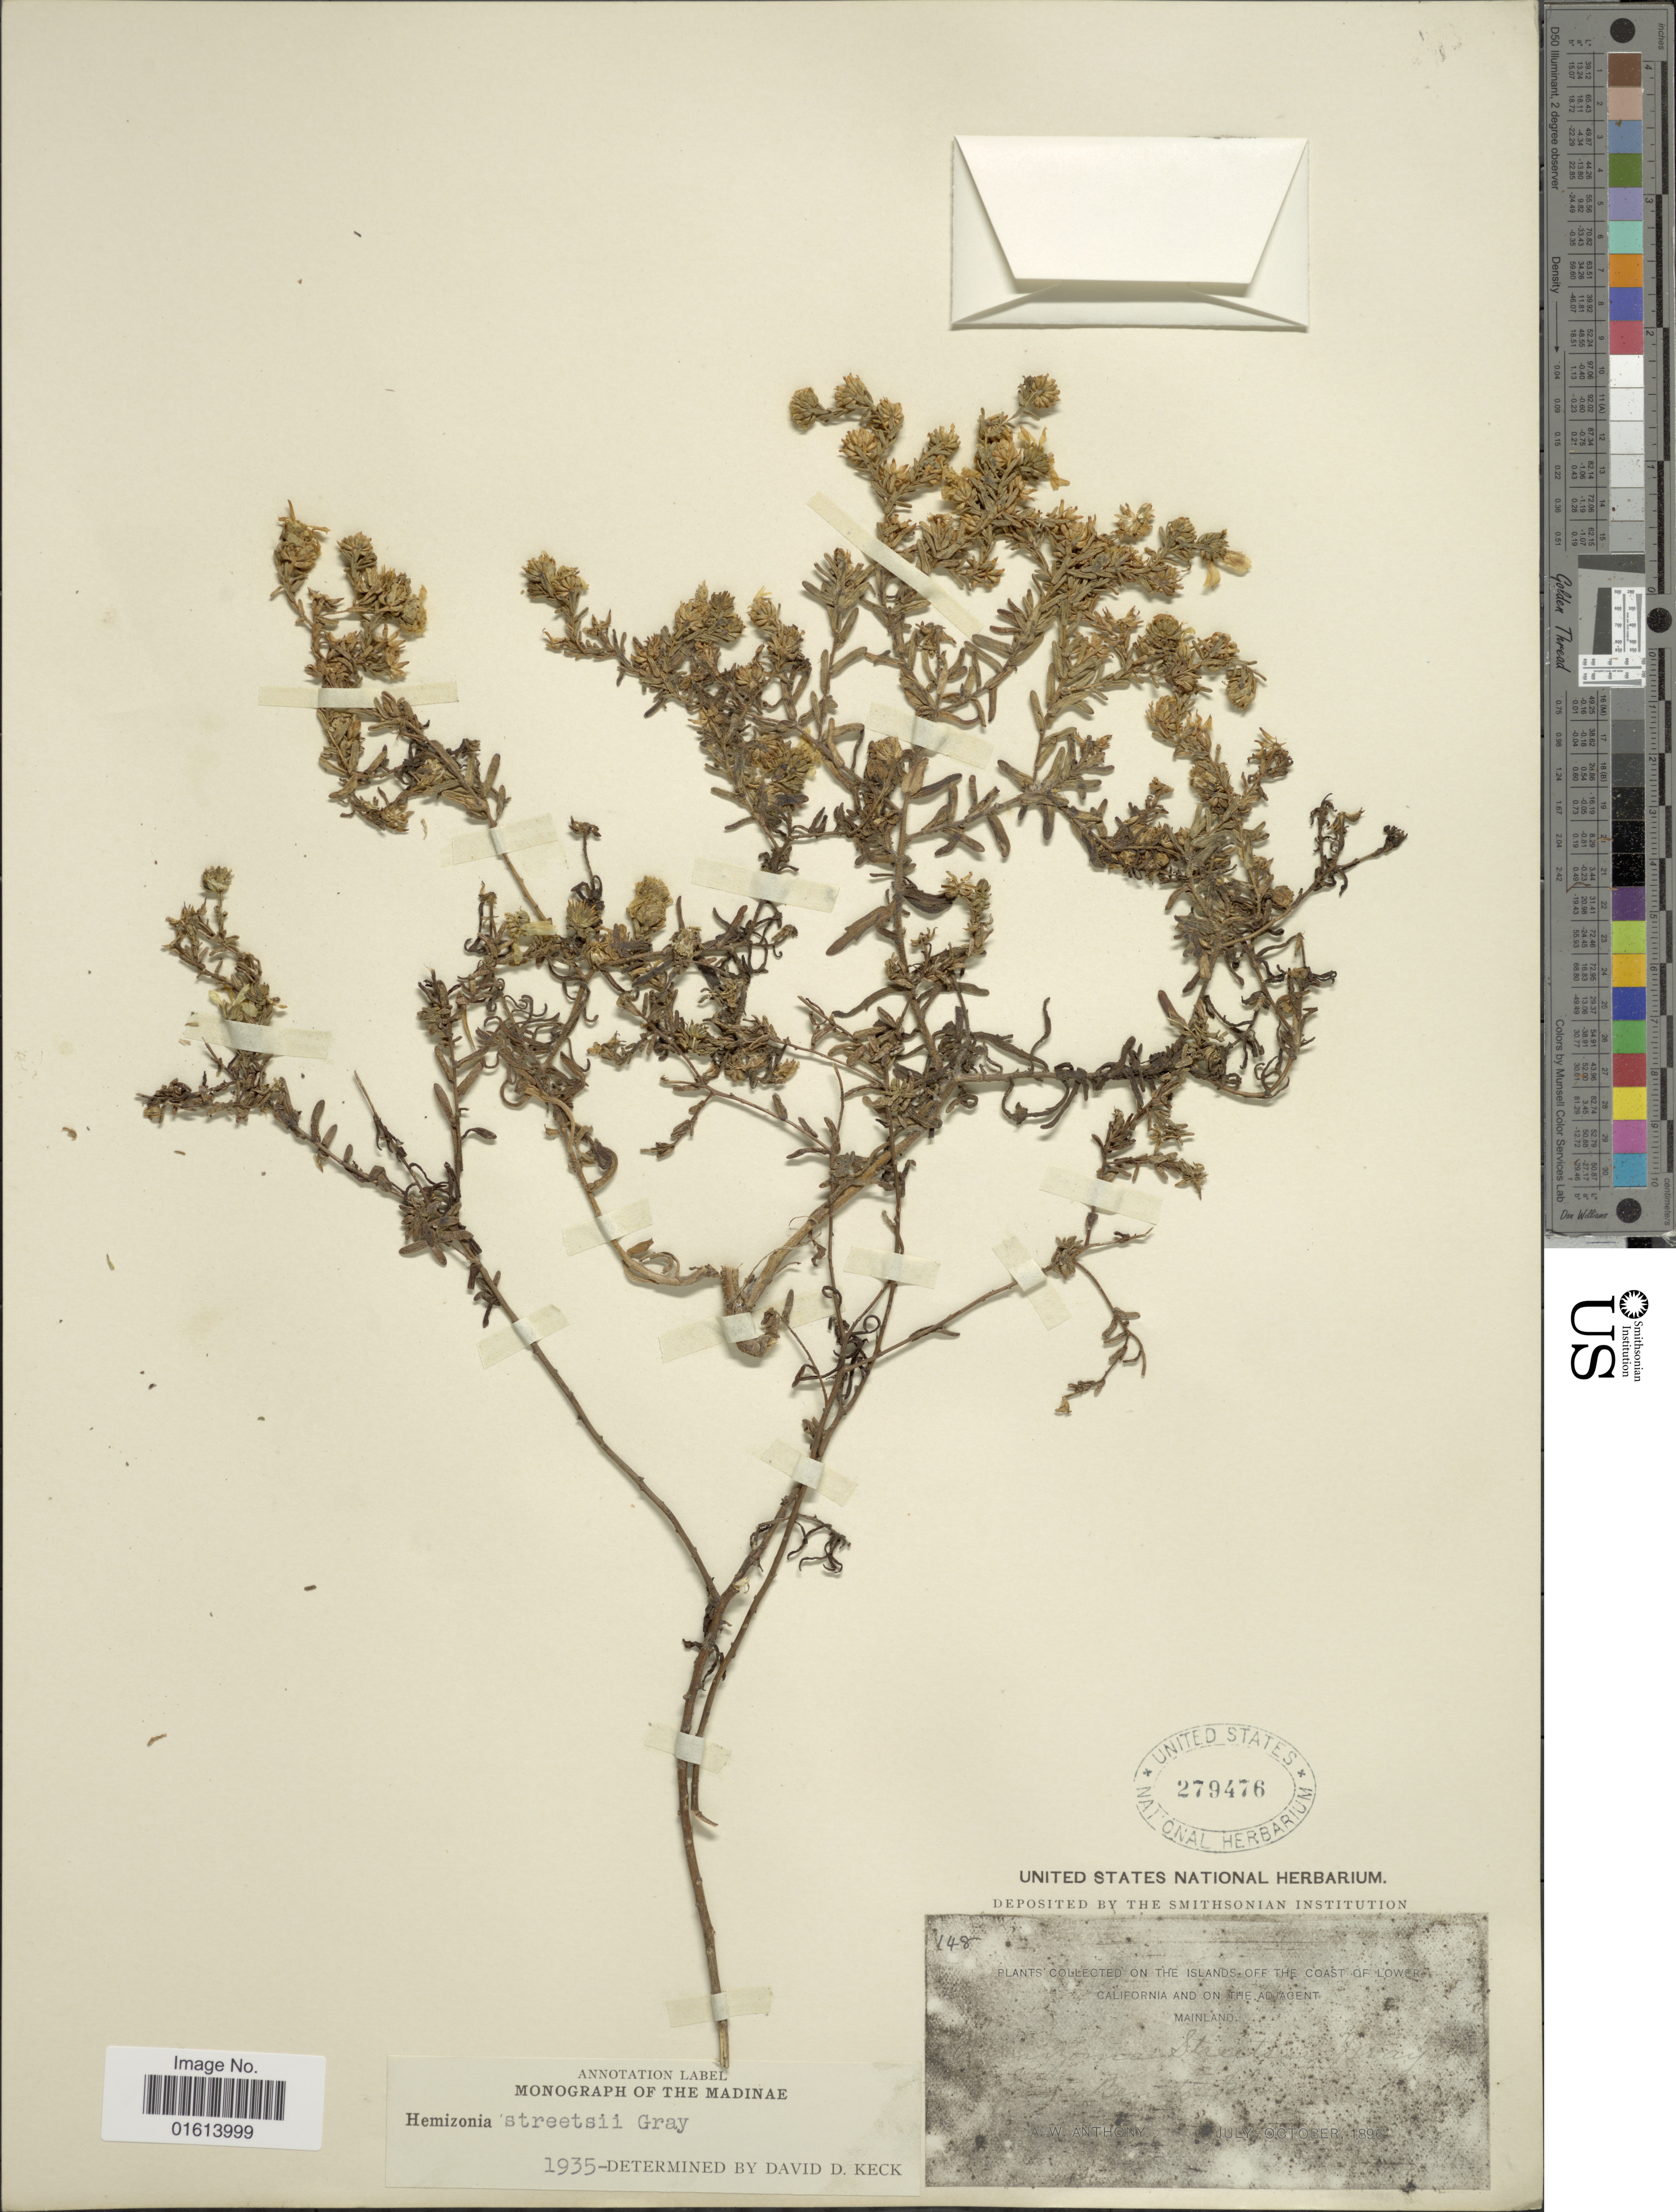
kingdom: Plantae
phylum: Tracheophyta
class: Magnoliopsida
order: Asterales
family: Asteraceae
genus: Deinandra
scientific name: Deinandra streetsii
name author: (A. Gray) B.G. Baldwin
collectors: A. W. Anthony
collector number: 148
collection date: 1896-07/1896-10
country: Mexico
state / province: Baja California Norte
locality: Islands of the Coast of Lower California and on the adjacent Mainland, San Benito Island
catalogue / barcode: US 279476